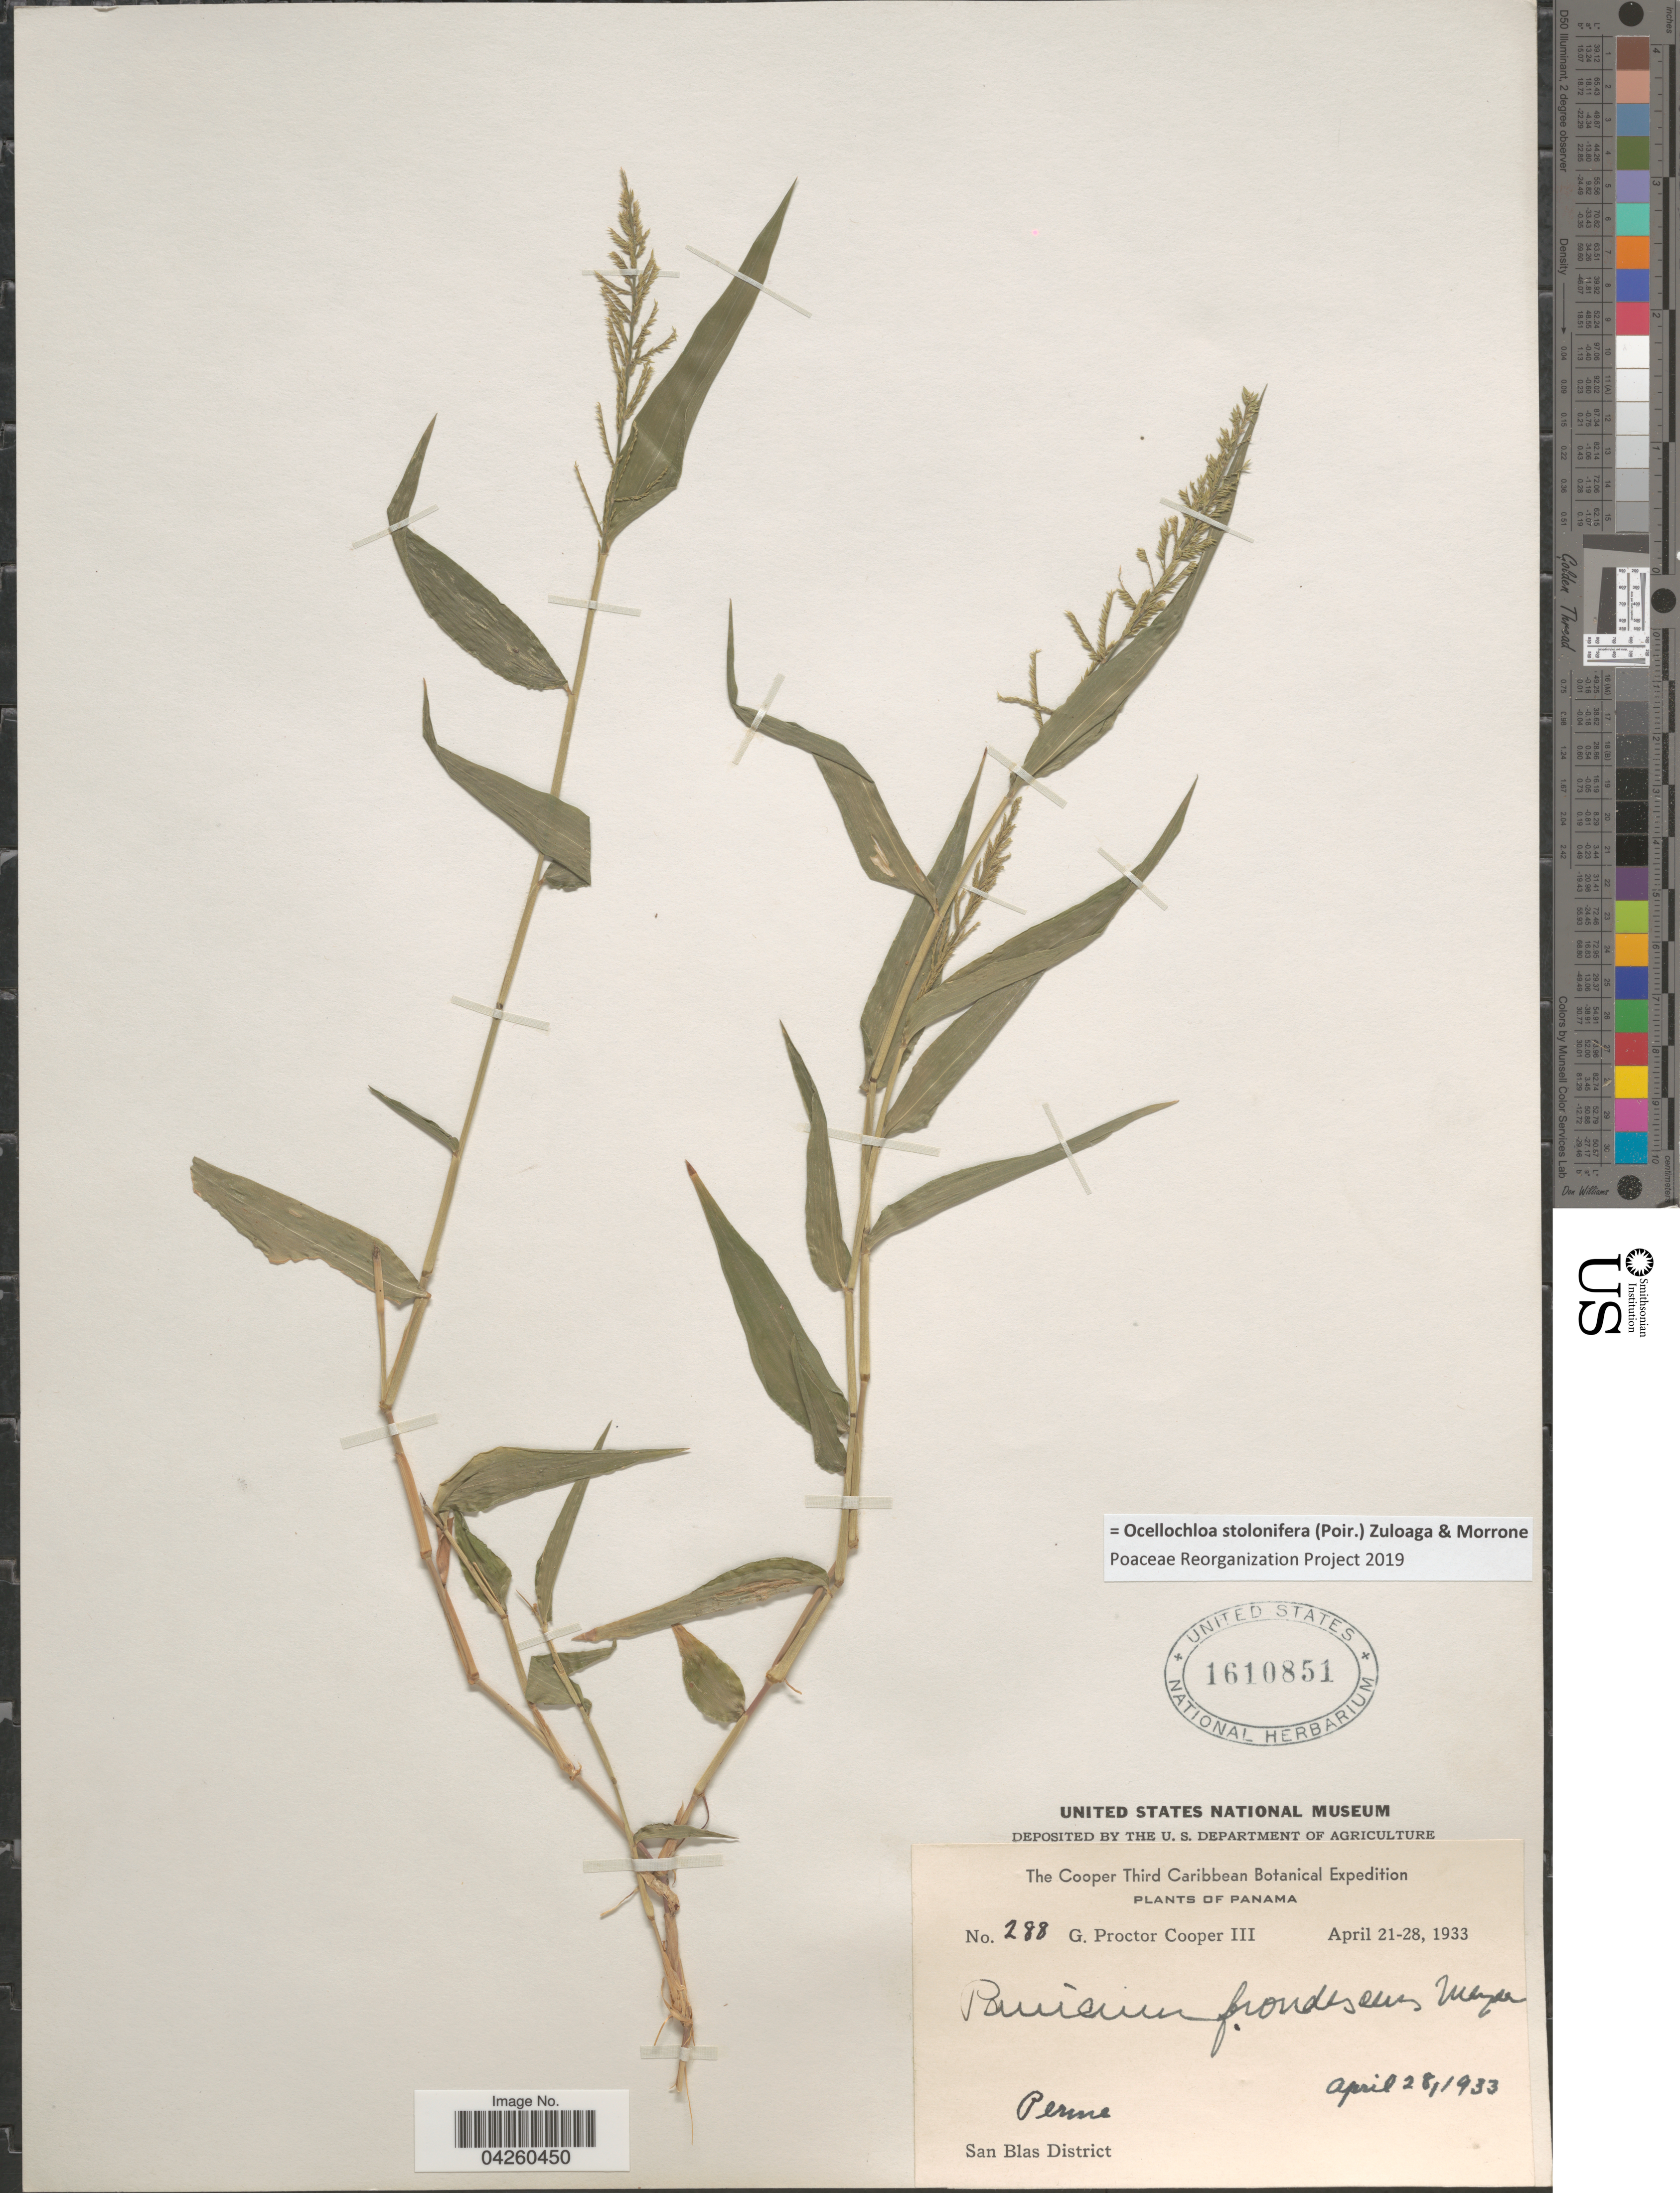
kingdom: Plantae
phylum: Tracheophyta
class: Liliopsida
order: Poales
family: Poaceae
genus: Ocellochloa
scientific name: Ocellochloa stolonifera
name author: (Poir.) Zuloaga & Morrone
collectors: G. Cooper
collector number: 288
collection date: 1933-04-28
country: Panama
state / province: Kuna Yala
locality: The Cooper Third Caribbean Botanical Expedition. Perme. San Blas District.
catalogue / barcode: US 1610851